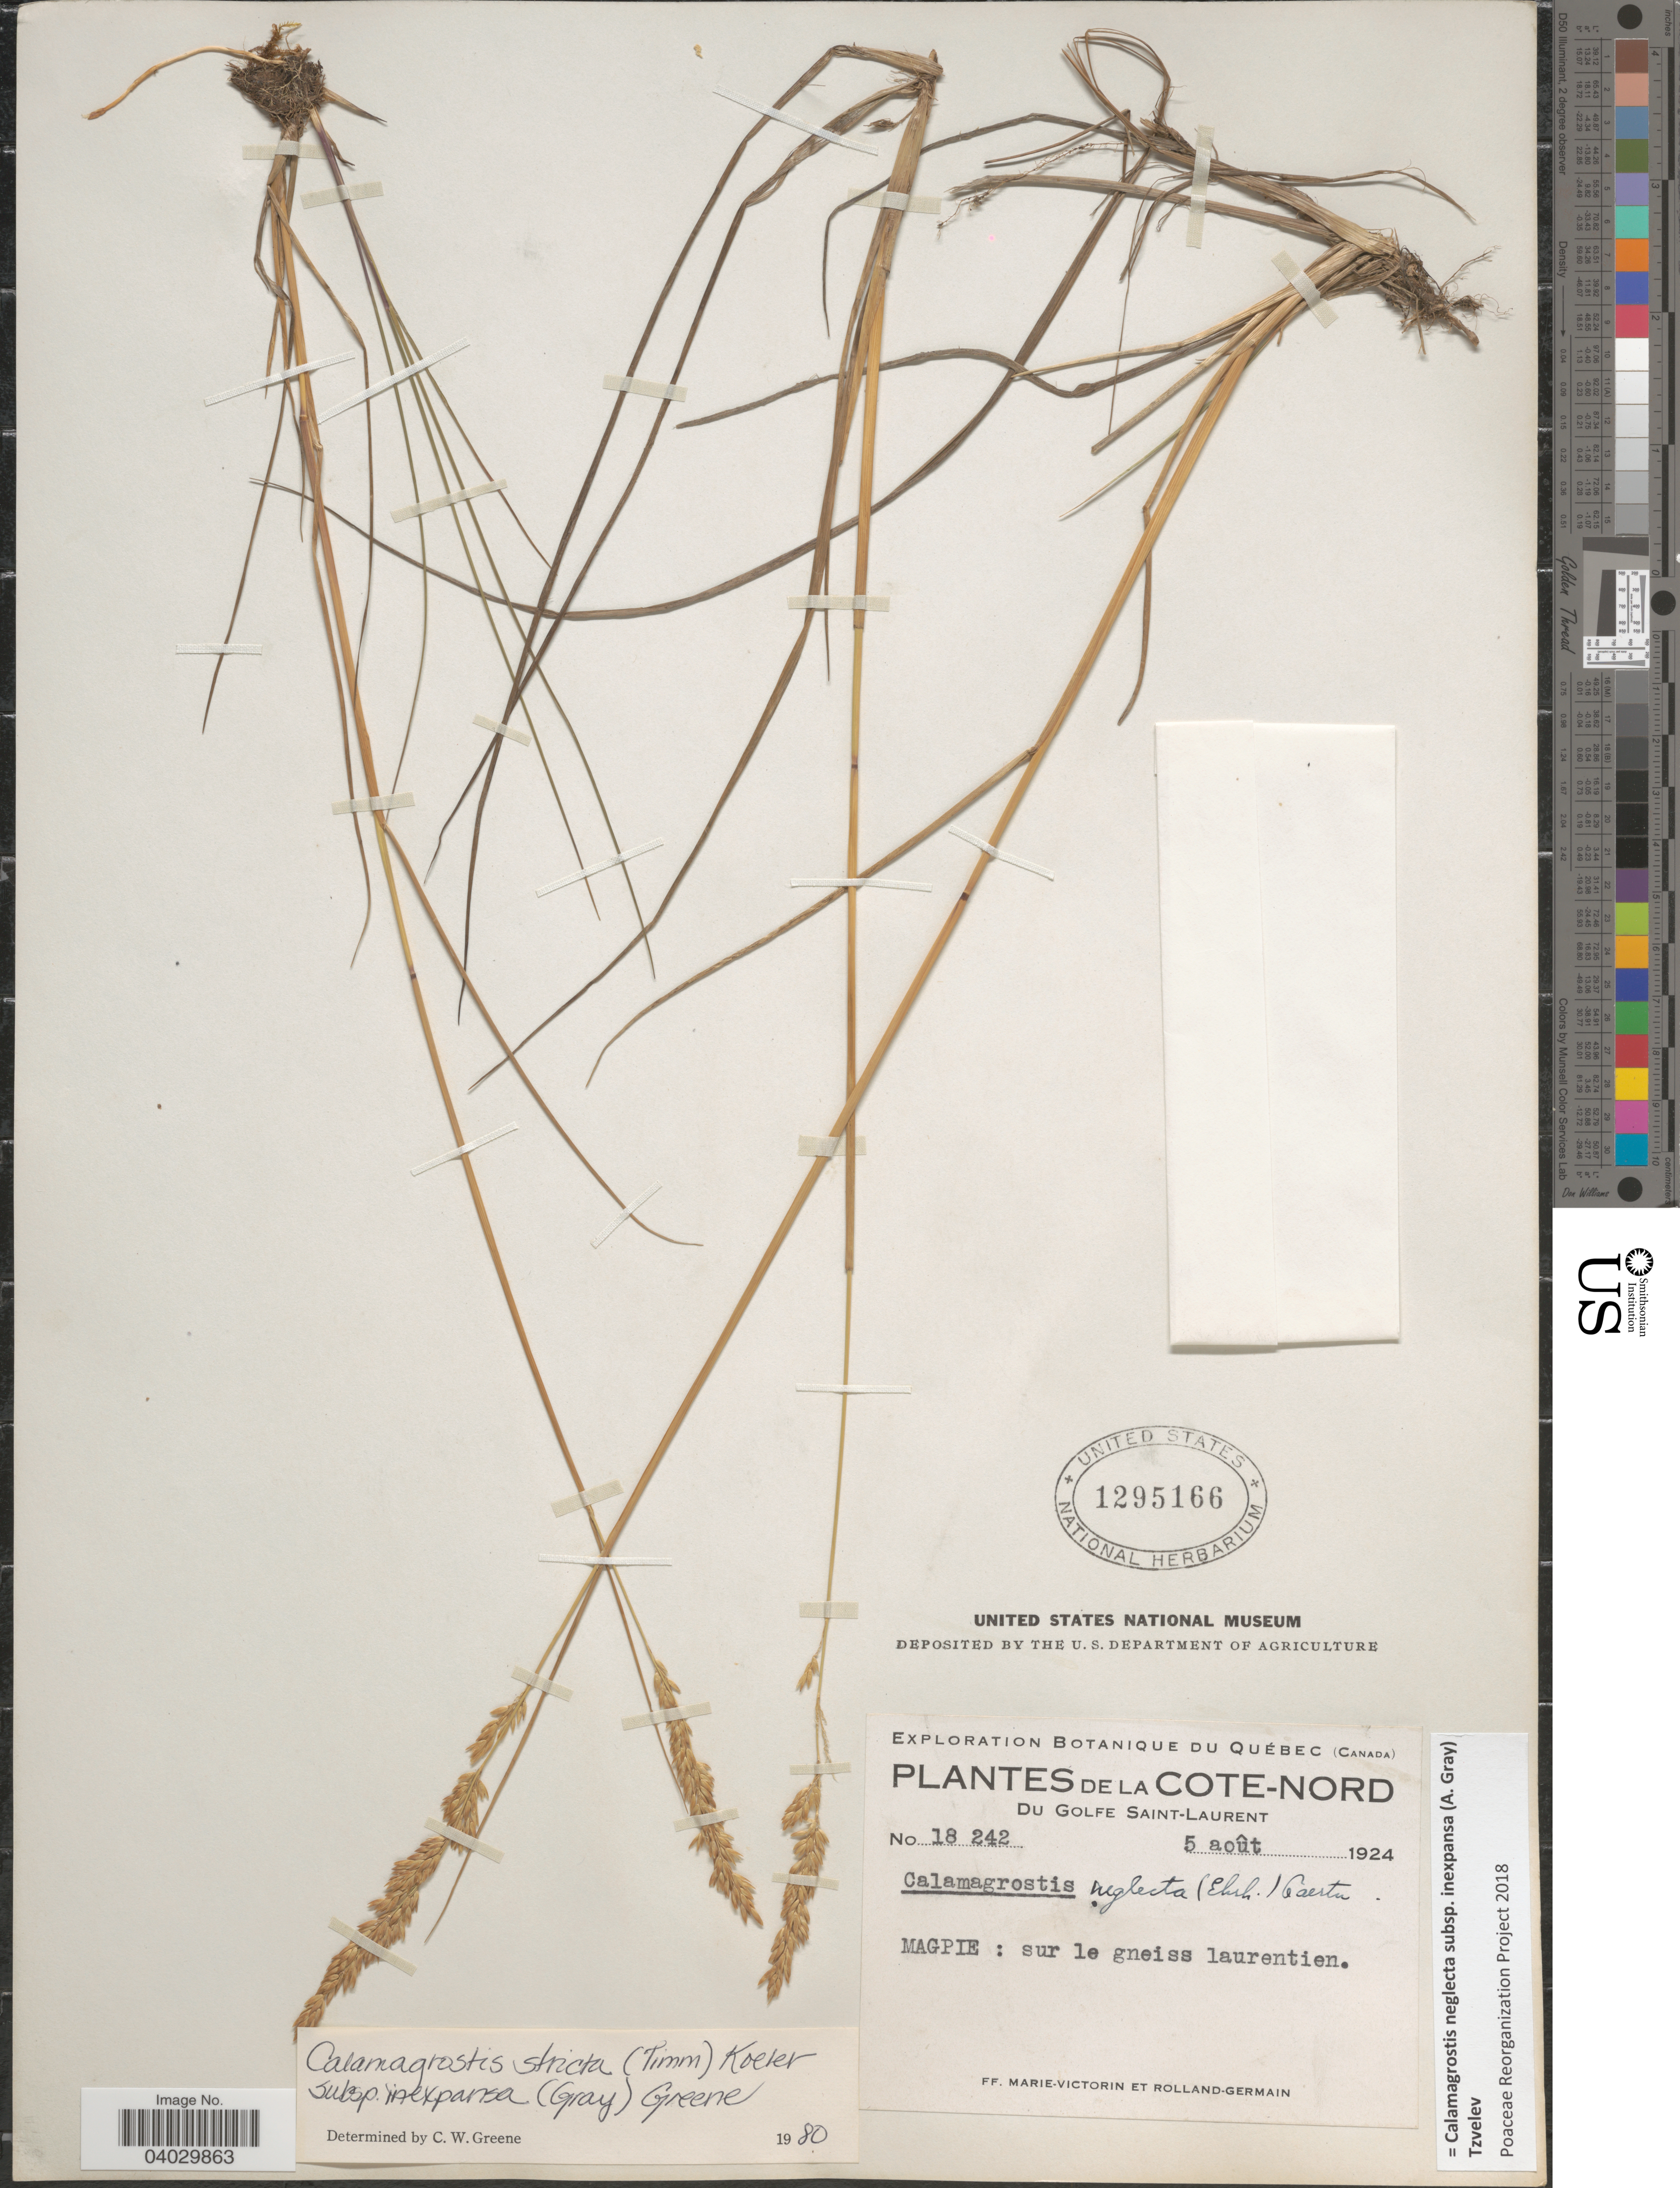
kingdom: Plantae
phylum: Tracheophyta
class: Liliopsida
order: Poales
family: Poaceae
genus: Calamagrostis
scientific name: Calamagrostis neglecta subsp. inexpansa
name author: (A. Gray) Tzvelev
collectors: F. Marie-Victorin & Rolland-Germain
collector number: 18242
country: Canada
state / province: Quebec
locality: La Cote-Nord. Du Golfe Saint-Laurent. Magpie: Sur le gneiss laurentiens.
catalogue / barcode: US 1295166